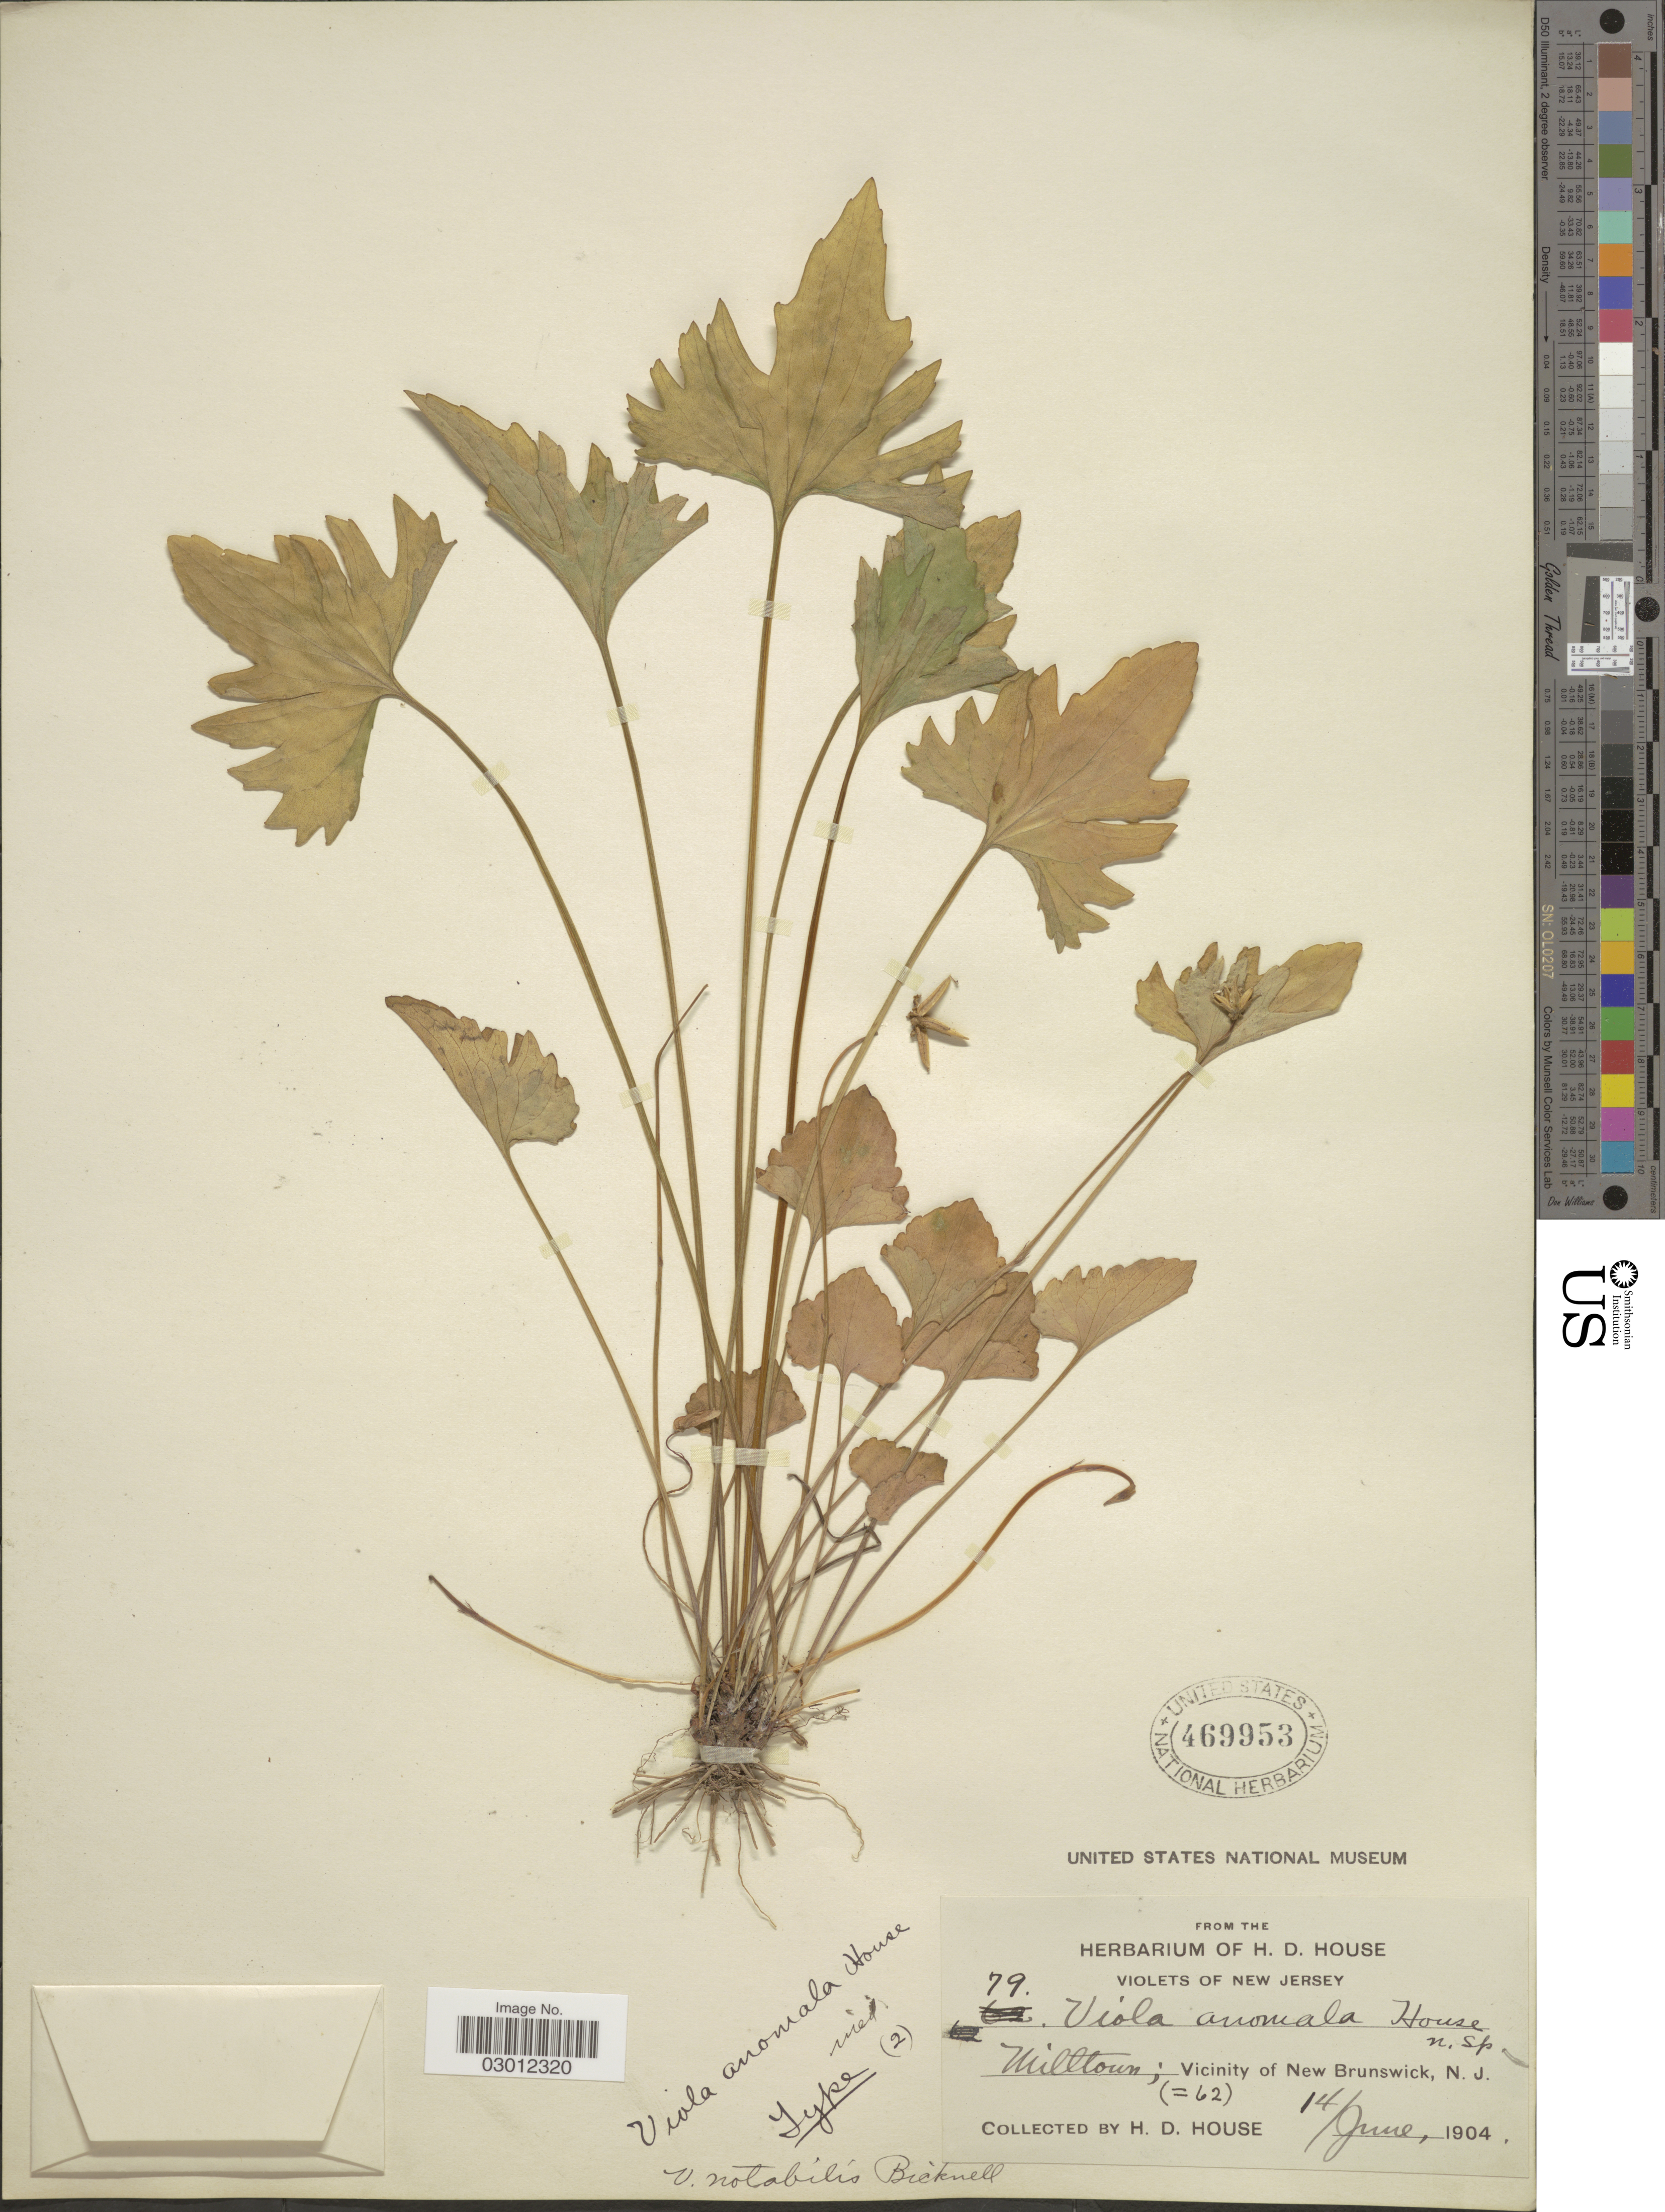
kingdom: Plantae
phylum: Tracheophyta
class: Magnoliopsida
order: Malpighiales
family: Violaceae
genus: Viola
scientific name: Viola x notabilis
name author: E.P. Bicknell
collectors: H. D. House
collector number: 79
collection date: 1904-06-14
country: United States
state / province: New Jersey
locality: Milltown; Vicinity of New Brunswick.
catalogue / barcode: US 469953